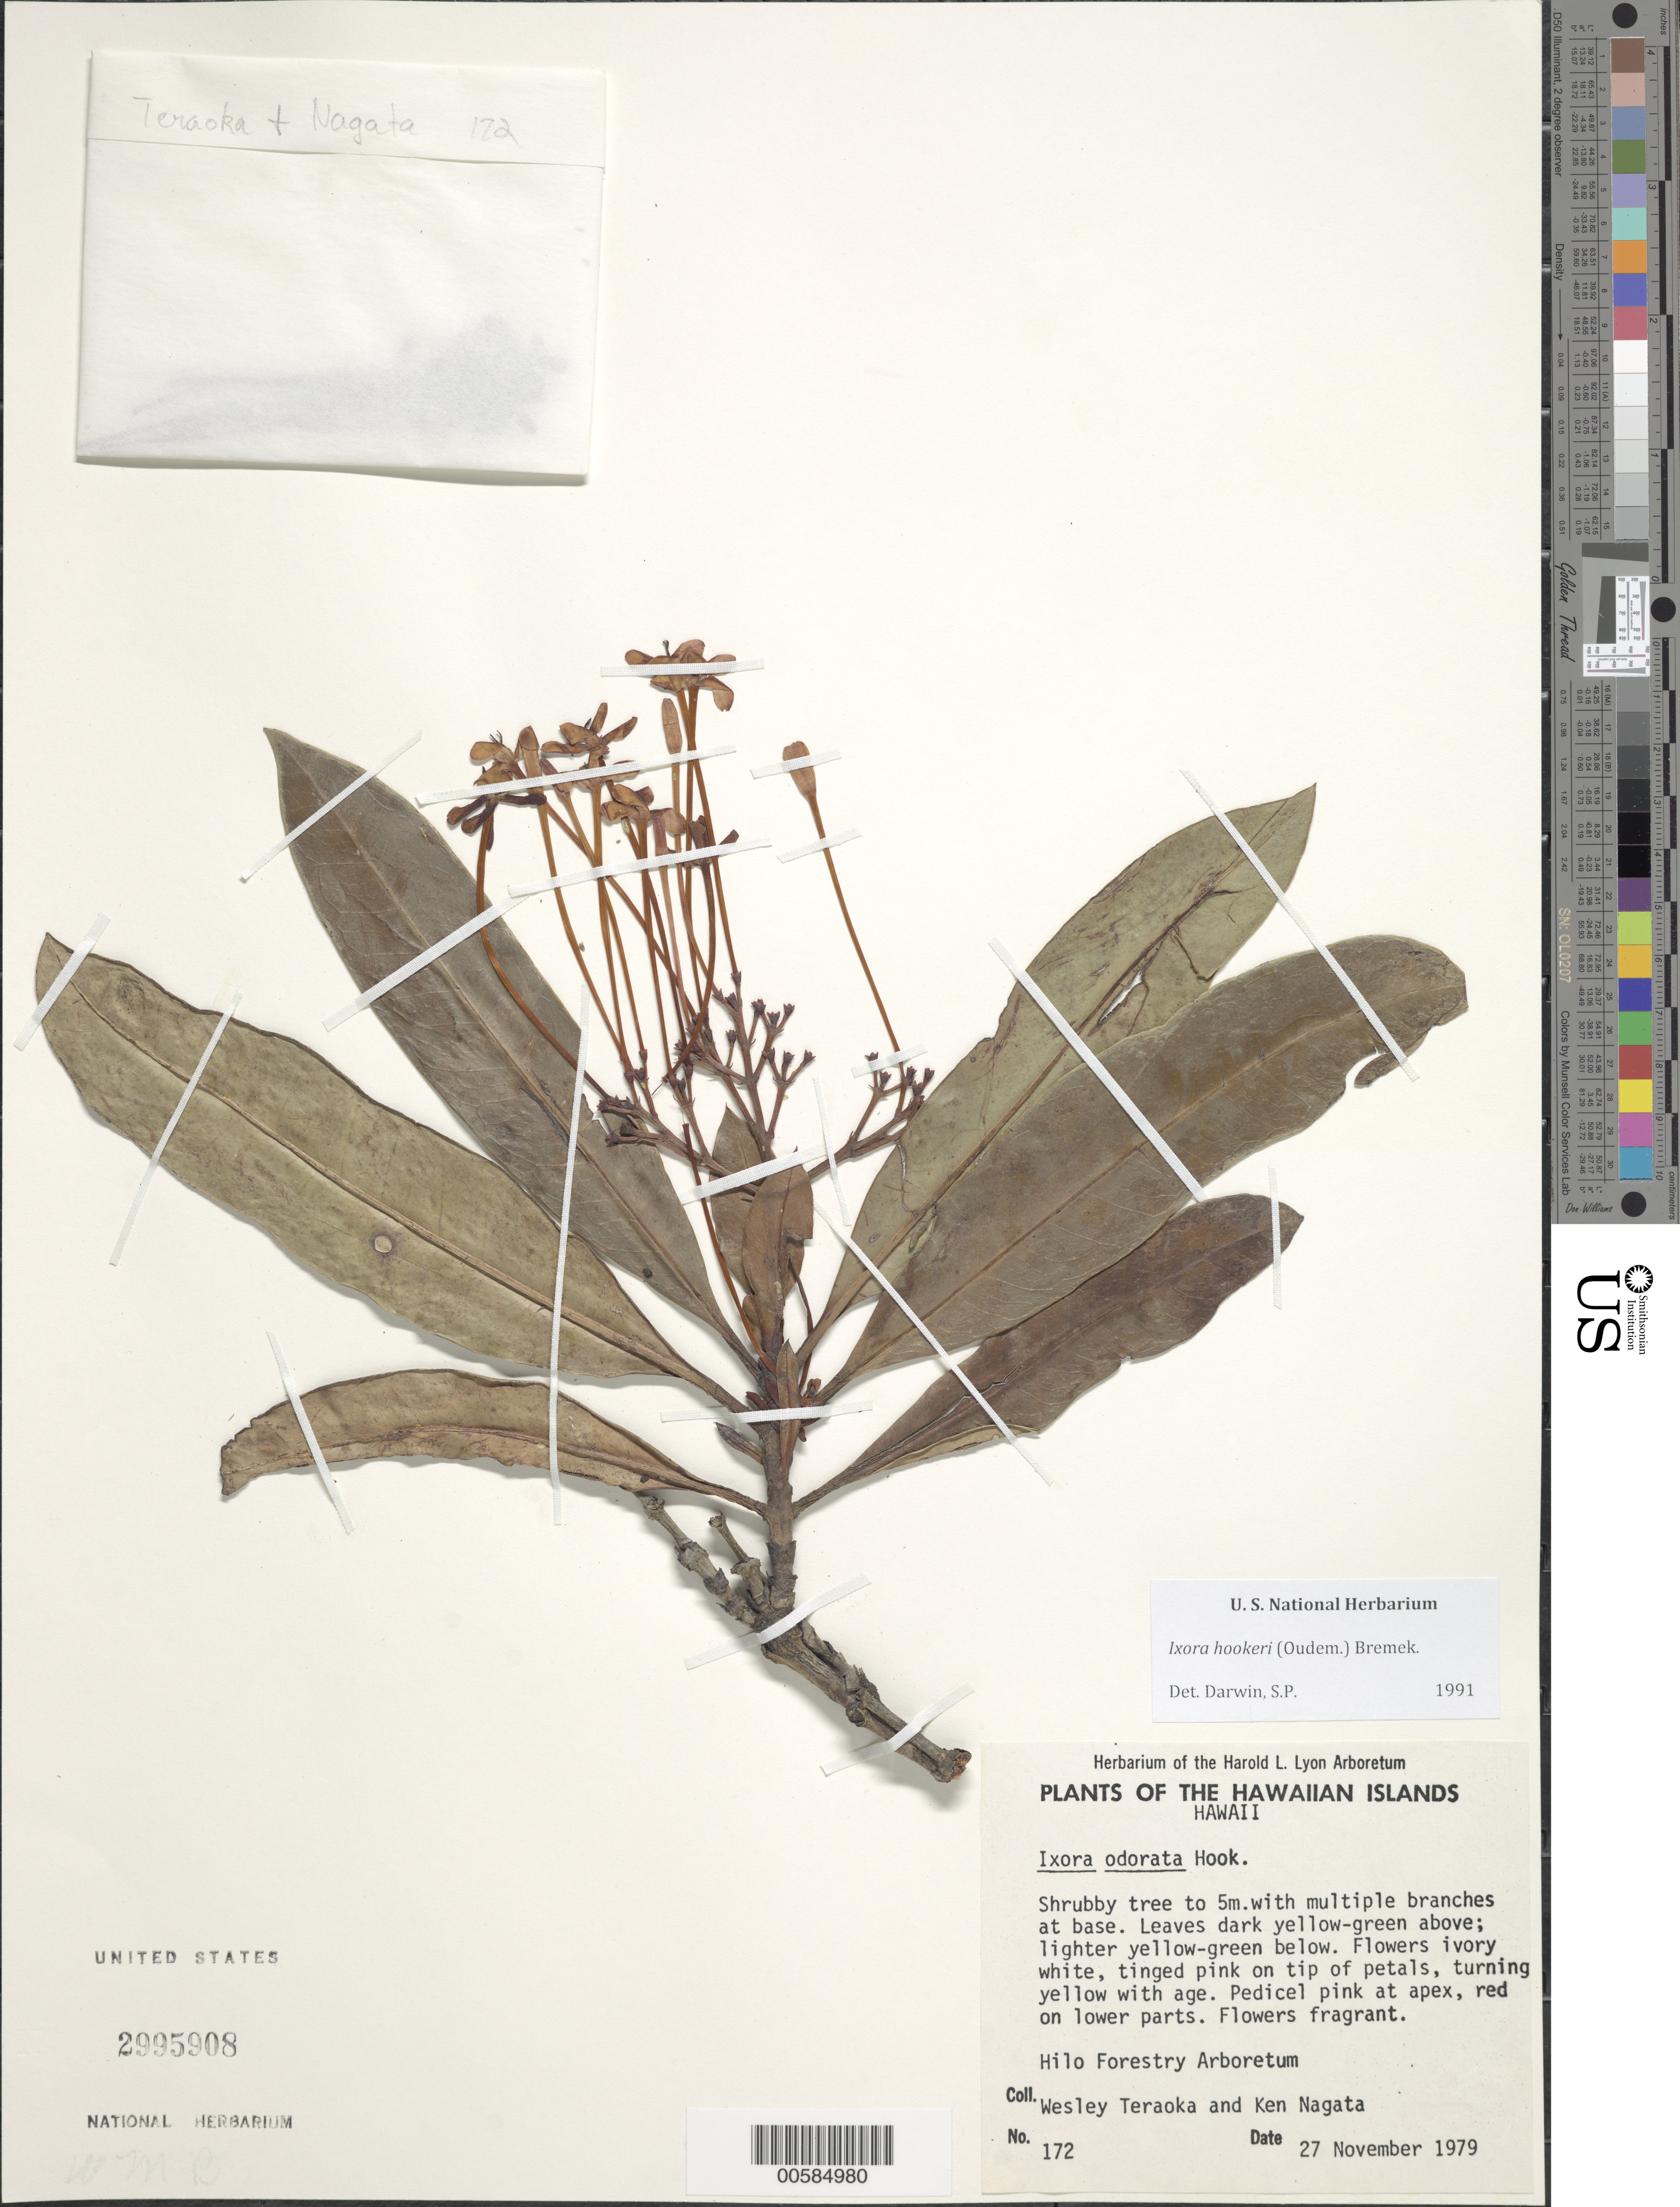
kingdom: Plantae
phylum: Tracheophyta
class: Magnoliopsida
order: Gentianales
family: Rubiaceae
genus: Ixora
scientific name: Ixora hookeri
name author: (Oudem.) Bremek.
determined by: Darwin, S. P.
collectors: W. Teraoka & K. Nagata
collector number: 172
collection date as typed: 27 Nov 1979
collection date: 1979-11-27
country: United States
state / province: Hawaii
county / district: Hawaii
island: Hawaii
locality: Hilo Forestry Arboretum.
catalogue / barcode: US 2995908